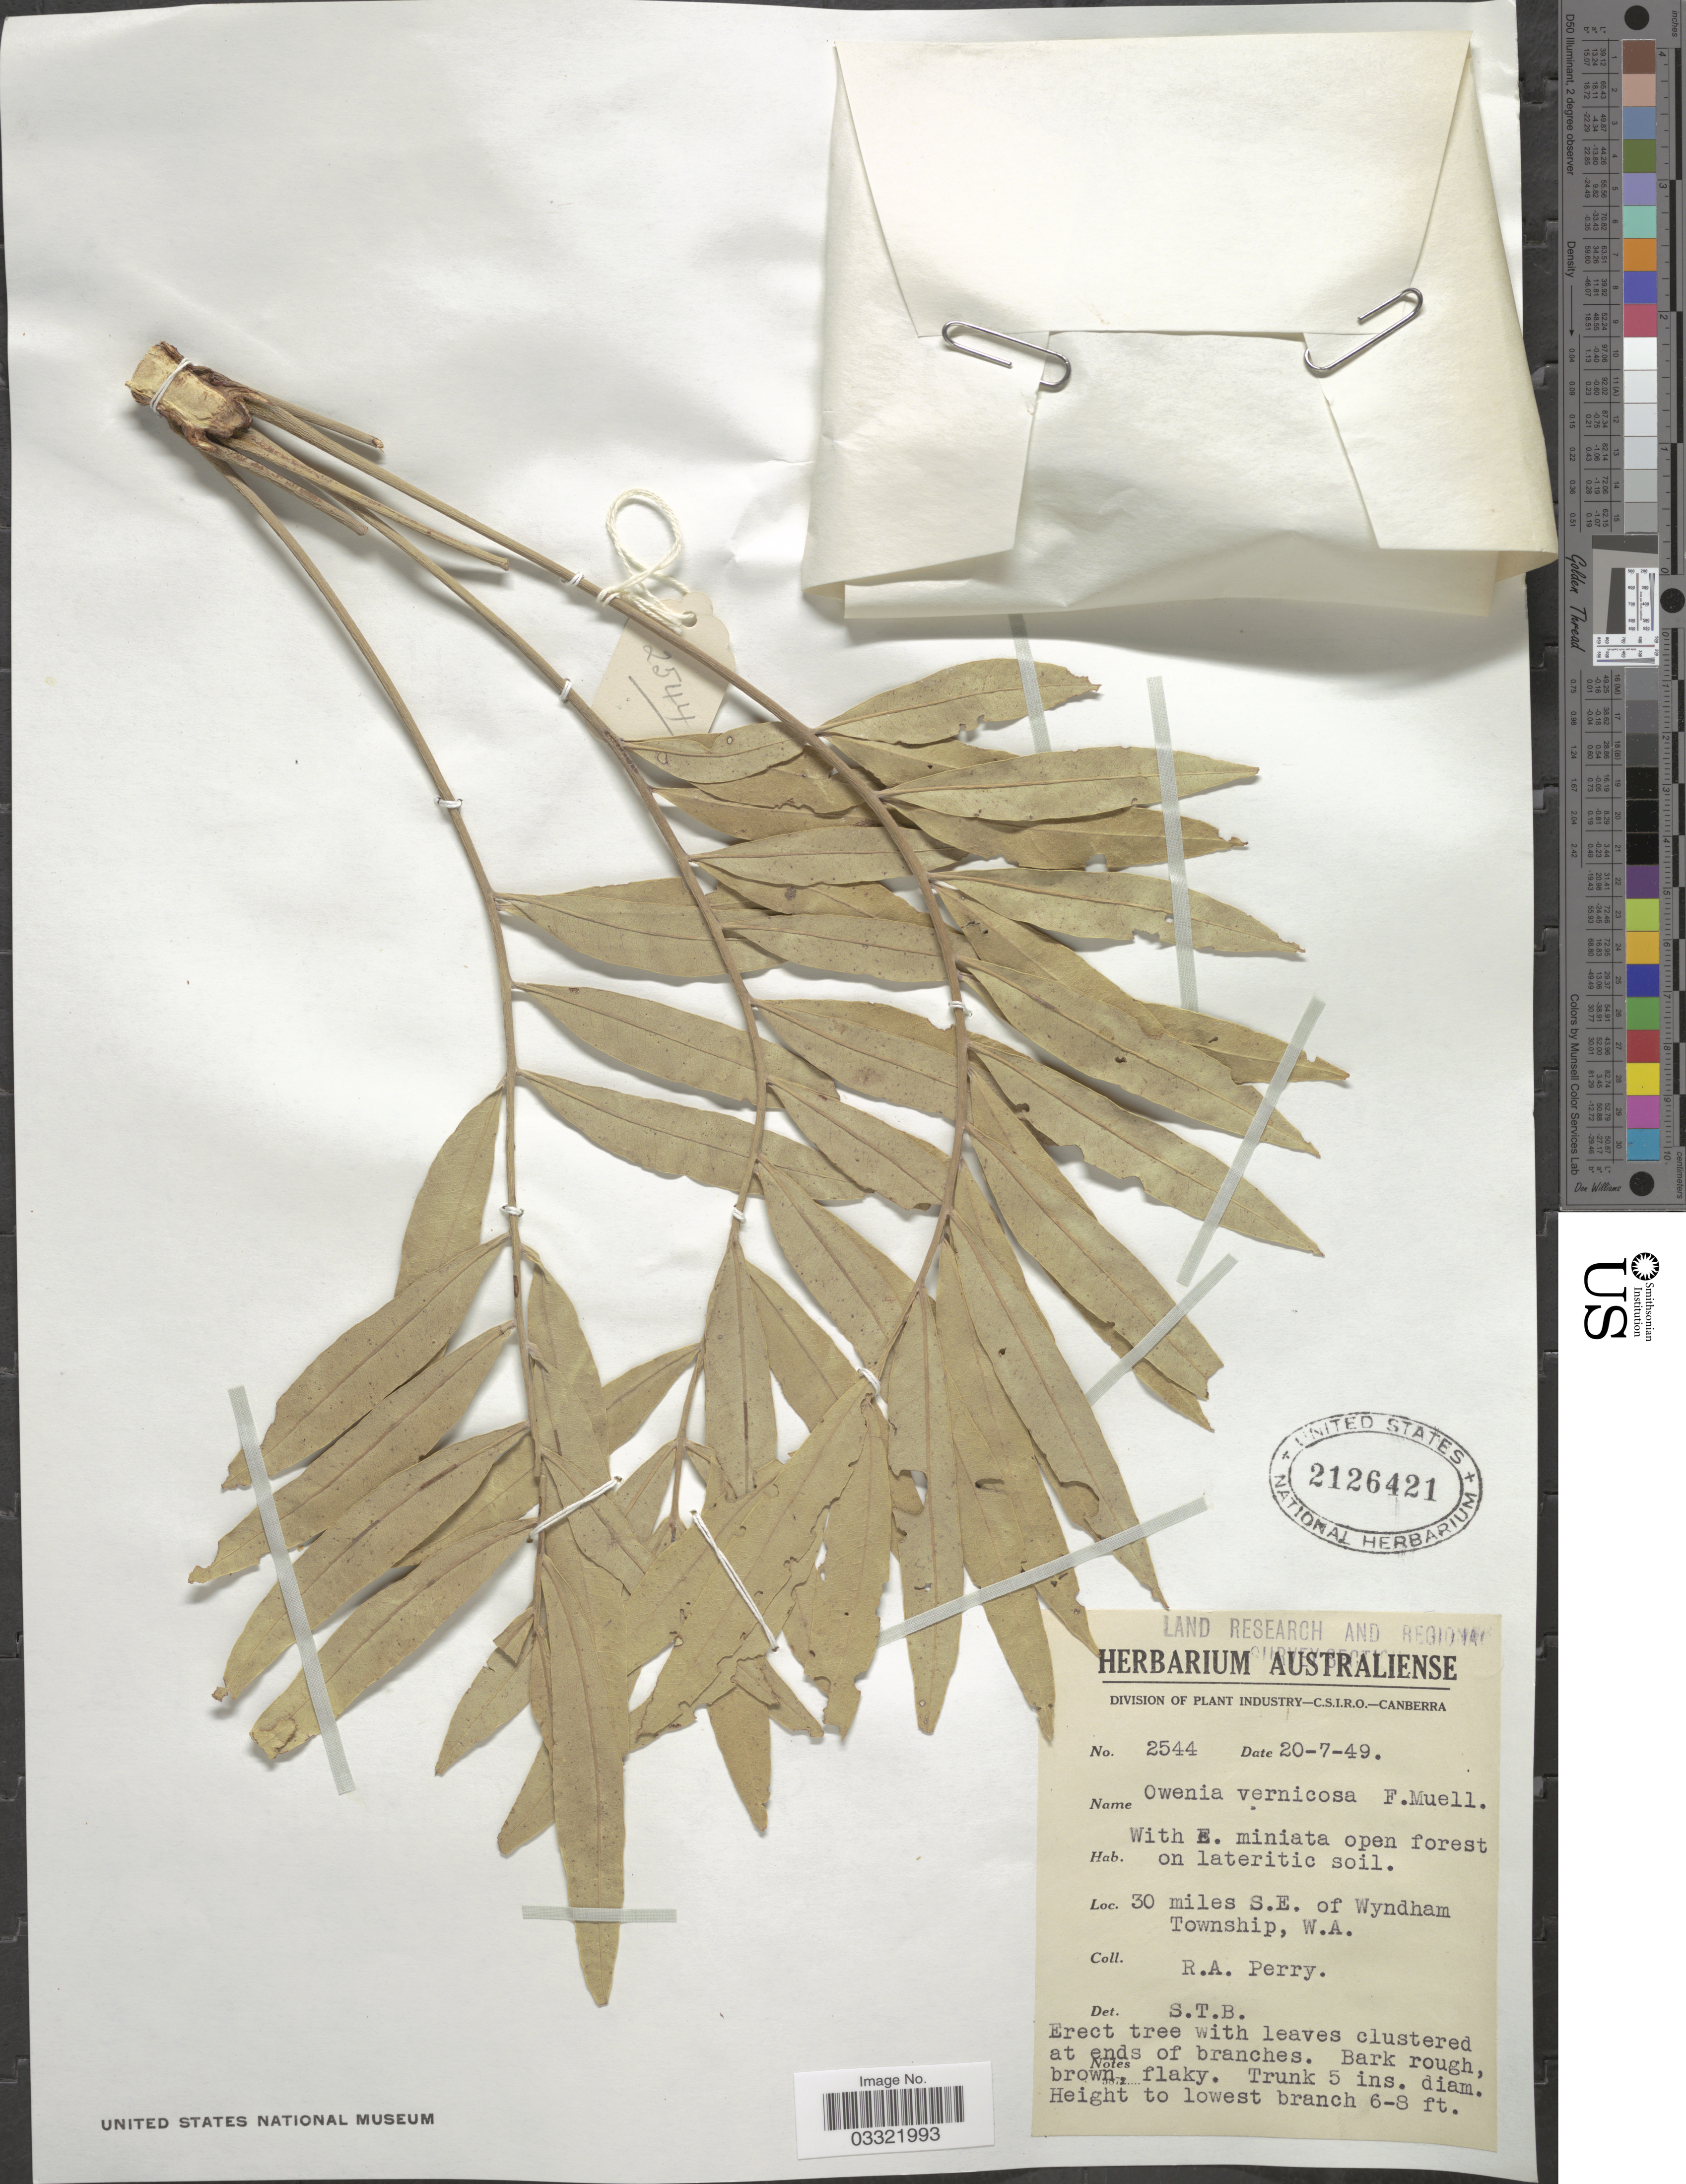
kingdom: Plantae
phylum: Tracheophyta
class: Magnoliopsida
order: Sapindales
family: Meliaceae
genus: Owenia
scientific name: Owenia vernicosa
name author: F. Muell.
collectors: Perry, R. A.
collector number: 2544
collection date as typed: Transcribed d/m/y: 20/7/49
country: Australia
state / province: Western Australia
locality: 30 miles S.E. of Wyndham Township, W.A.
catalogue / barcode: US 2126421